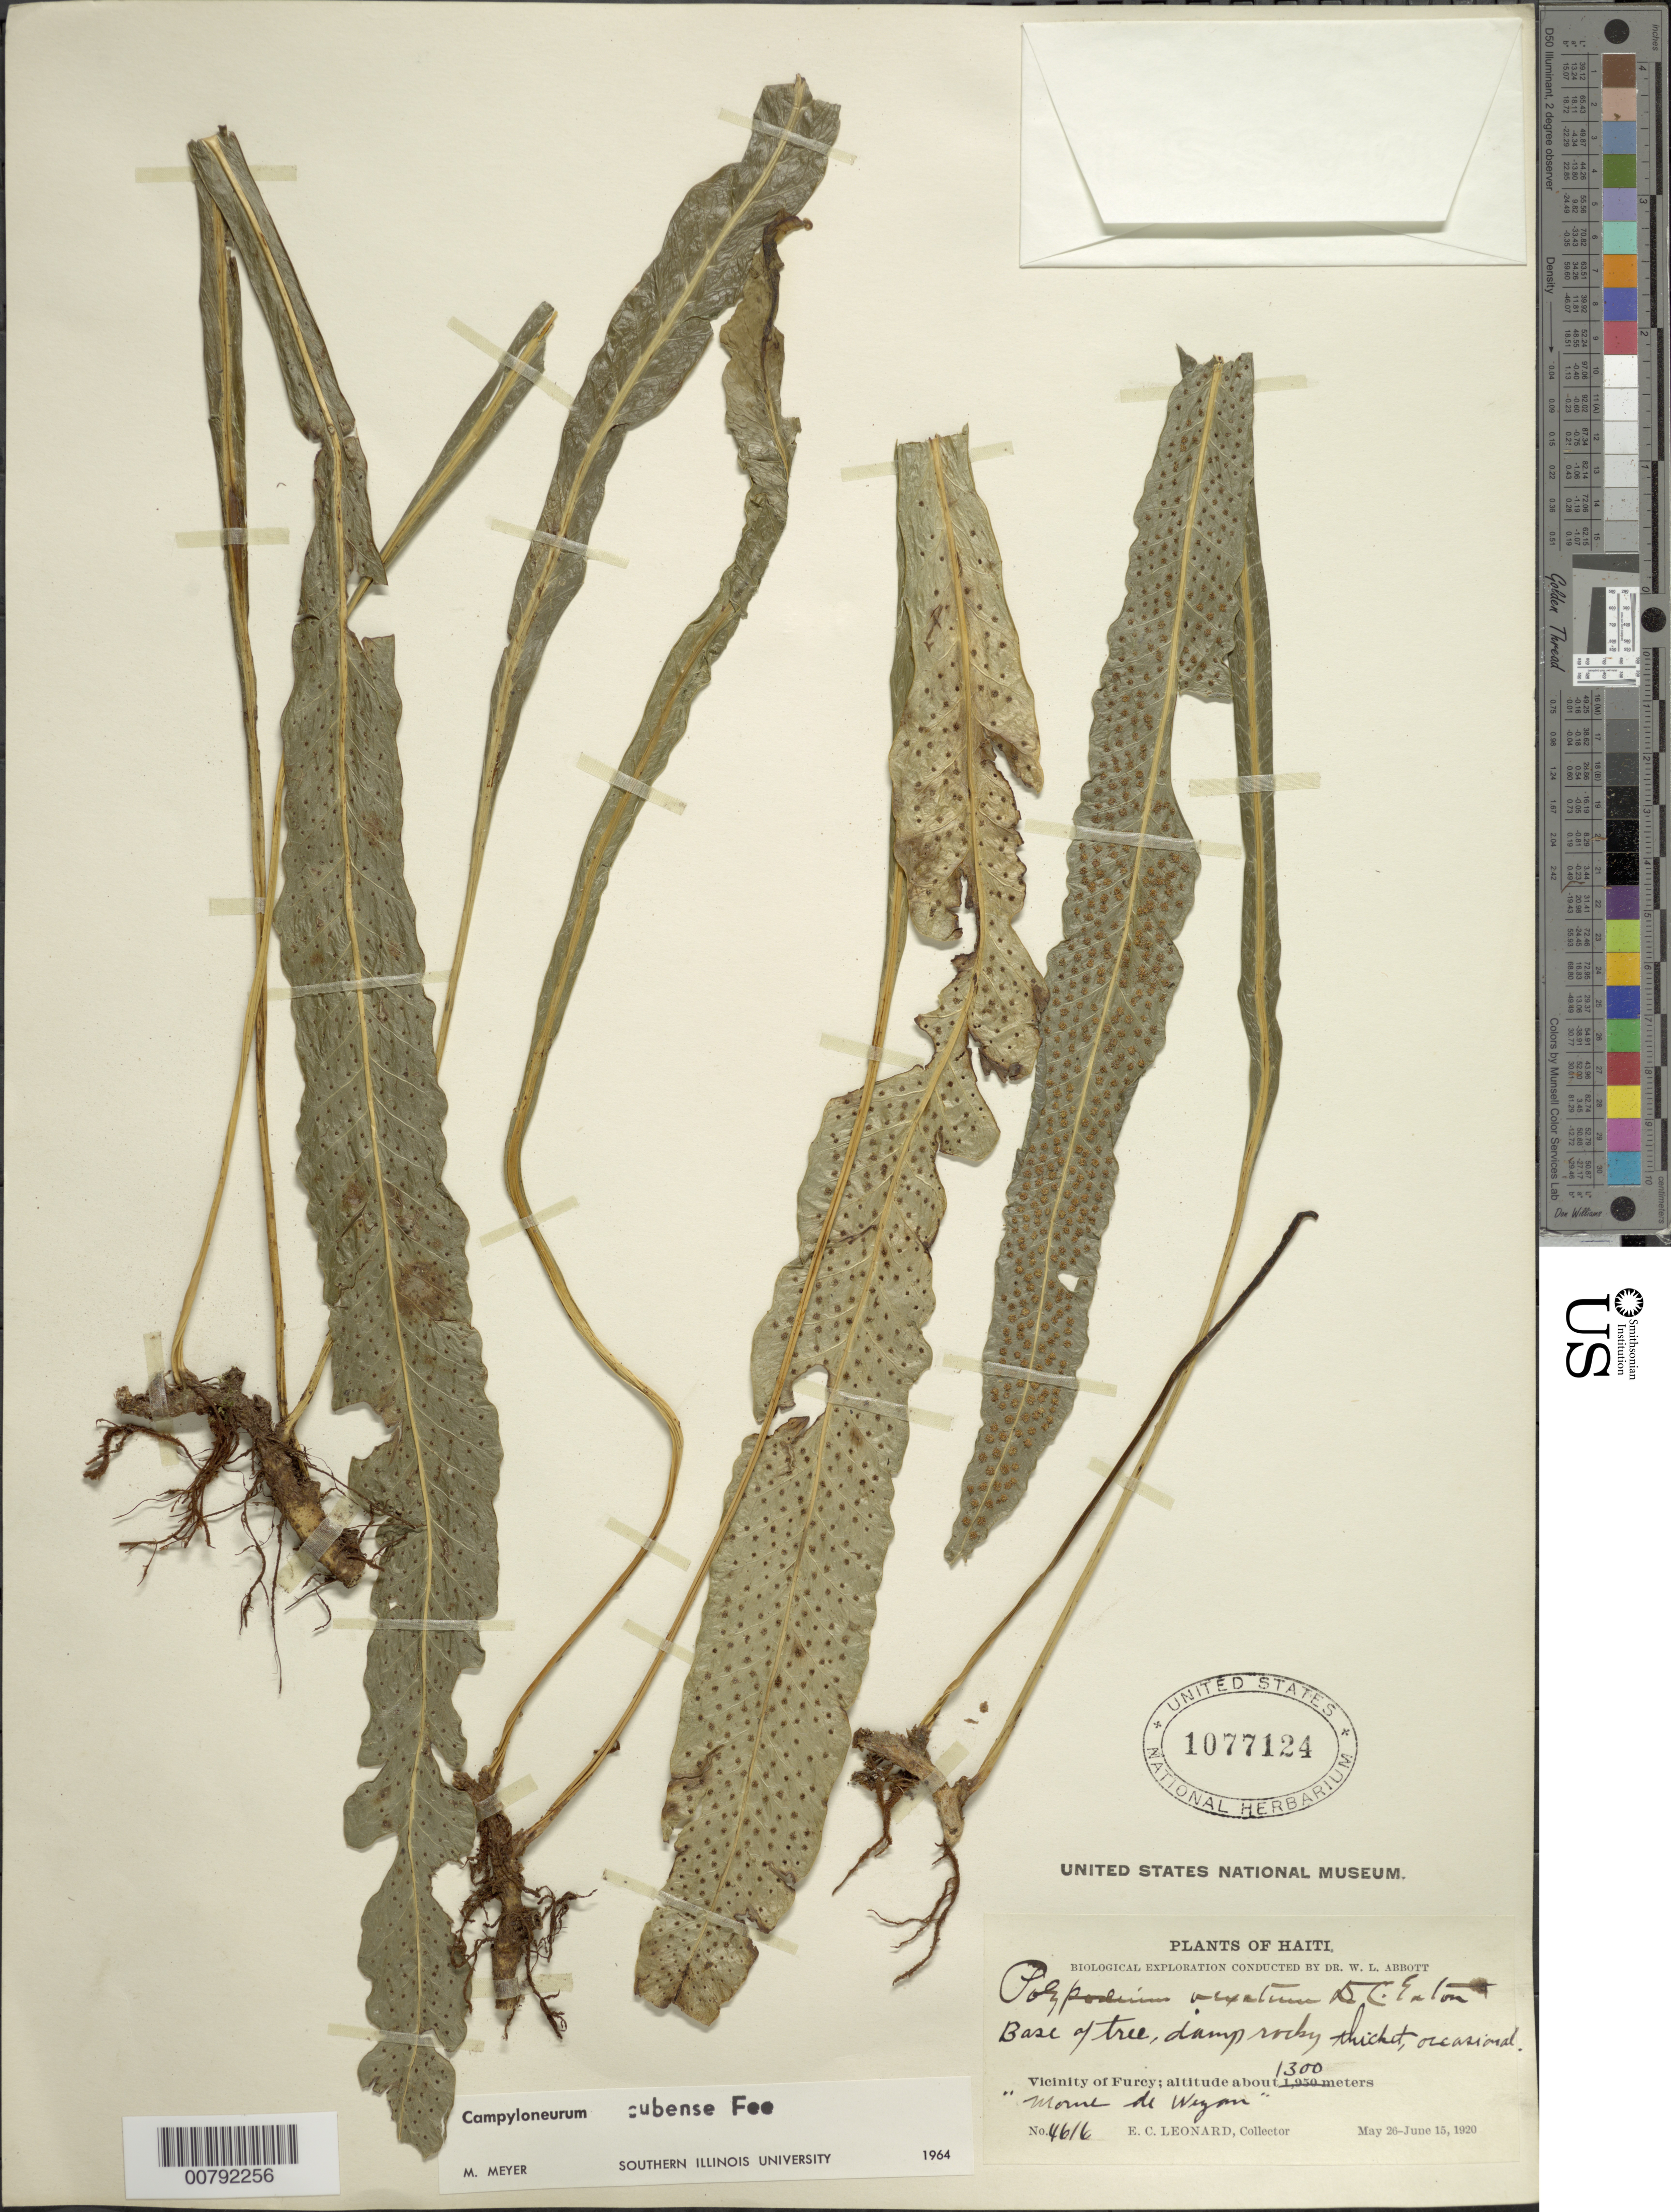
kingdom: Plantae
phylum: Tracheophyta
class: Polypodiopsida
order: Polypodiales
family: Polypodiaceae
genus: Campyloneurum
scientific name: Campyloneurum vexatum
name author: Ching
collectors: E. C. Leonard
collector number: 4616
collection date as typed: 26 May 1920 15 Jun 1920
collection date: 1920-05-26/1920-06-15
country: Haiti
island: Hispaniola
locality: Furcy vicinity, Morne de Weyan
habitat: Base of tree, damp rocky thicket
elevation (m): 1300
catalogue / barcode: US 1077124